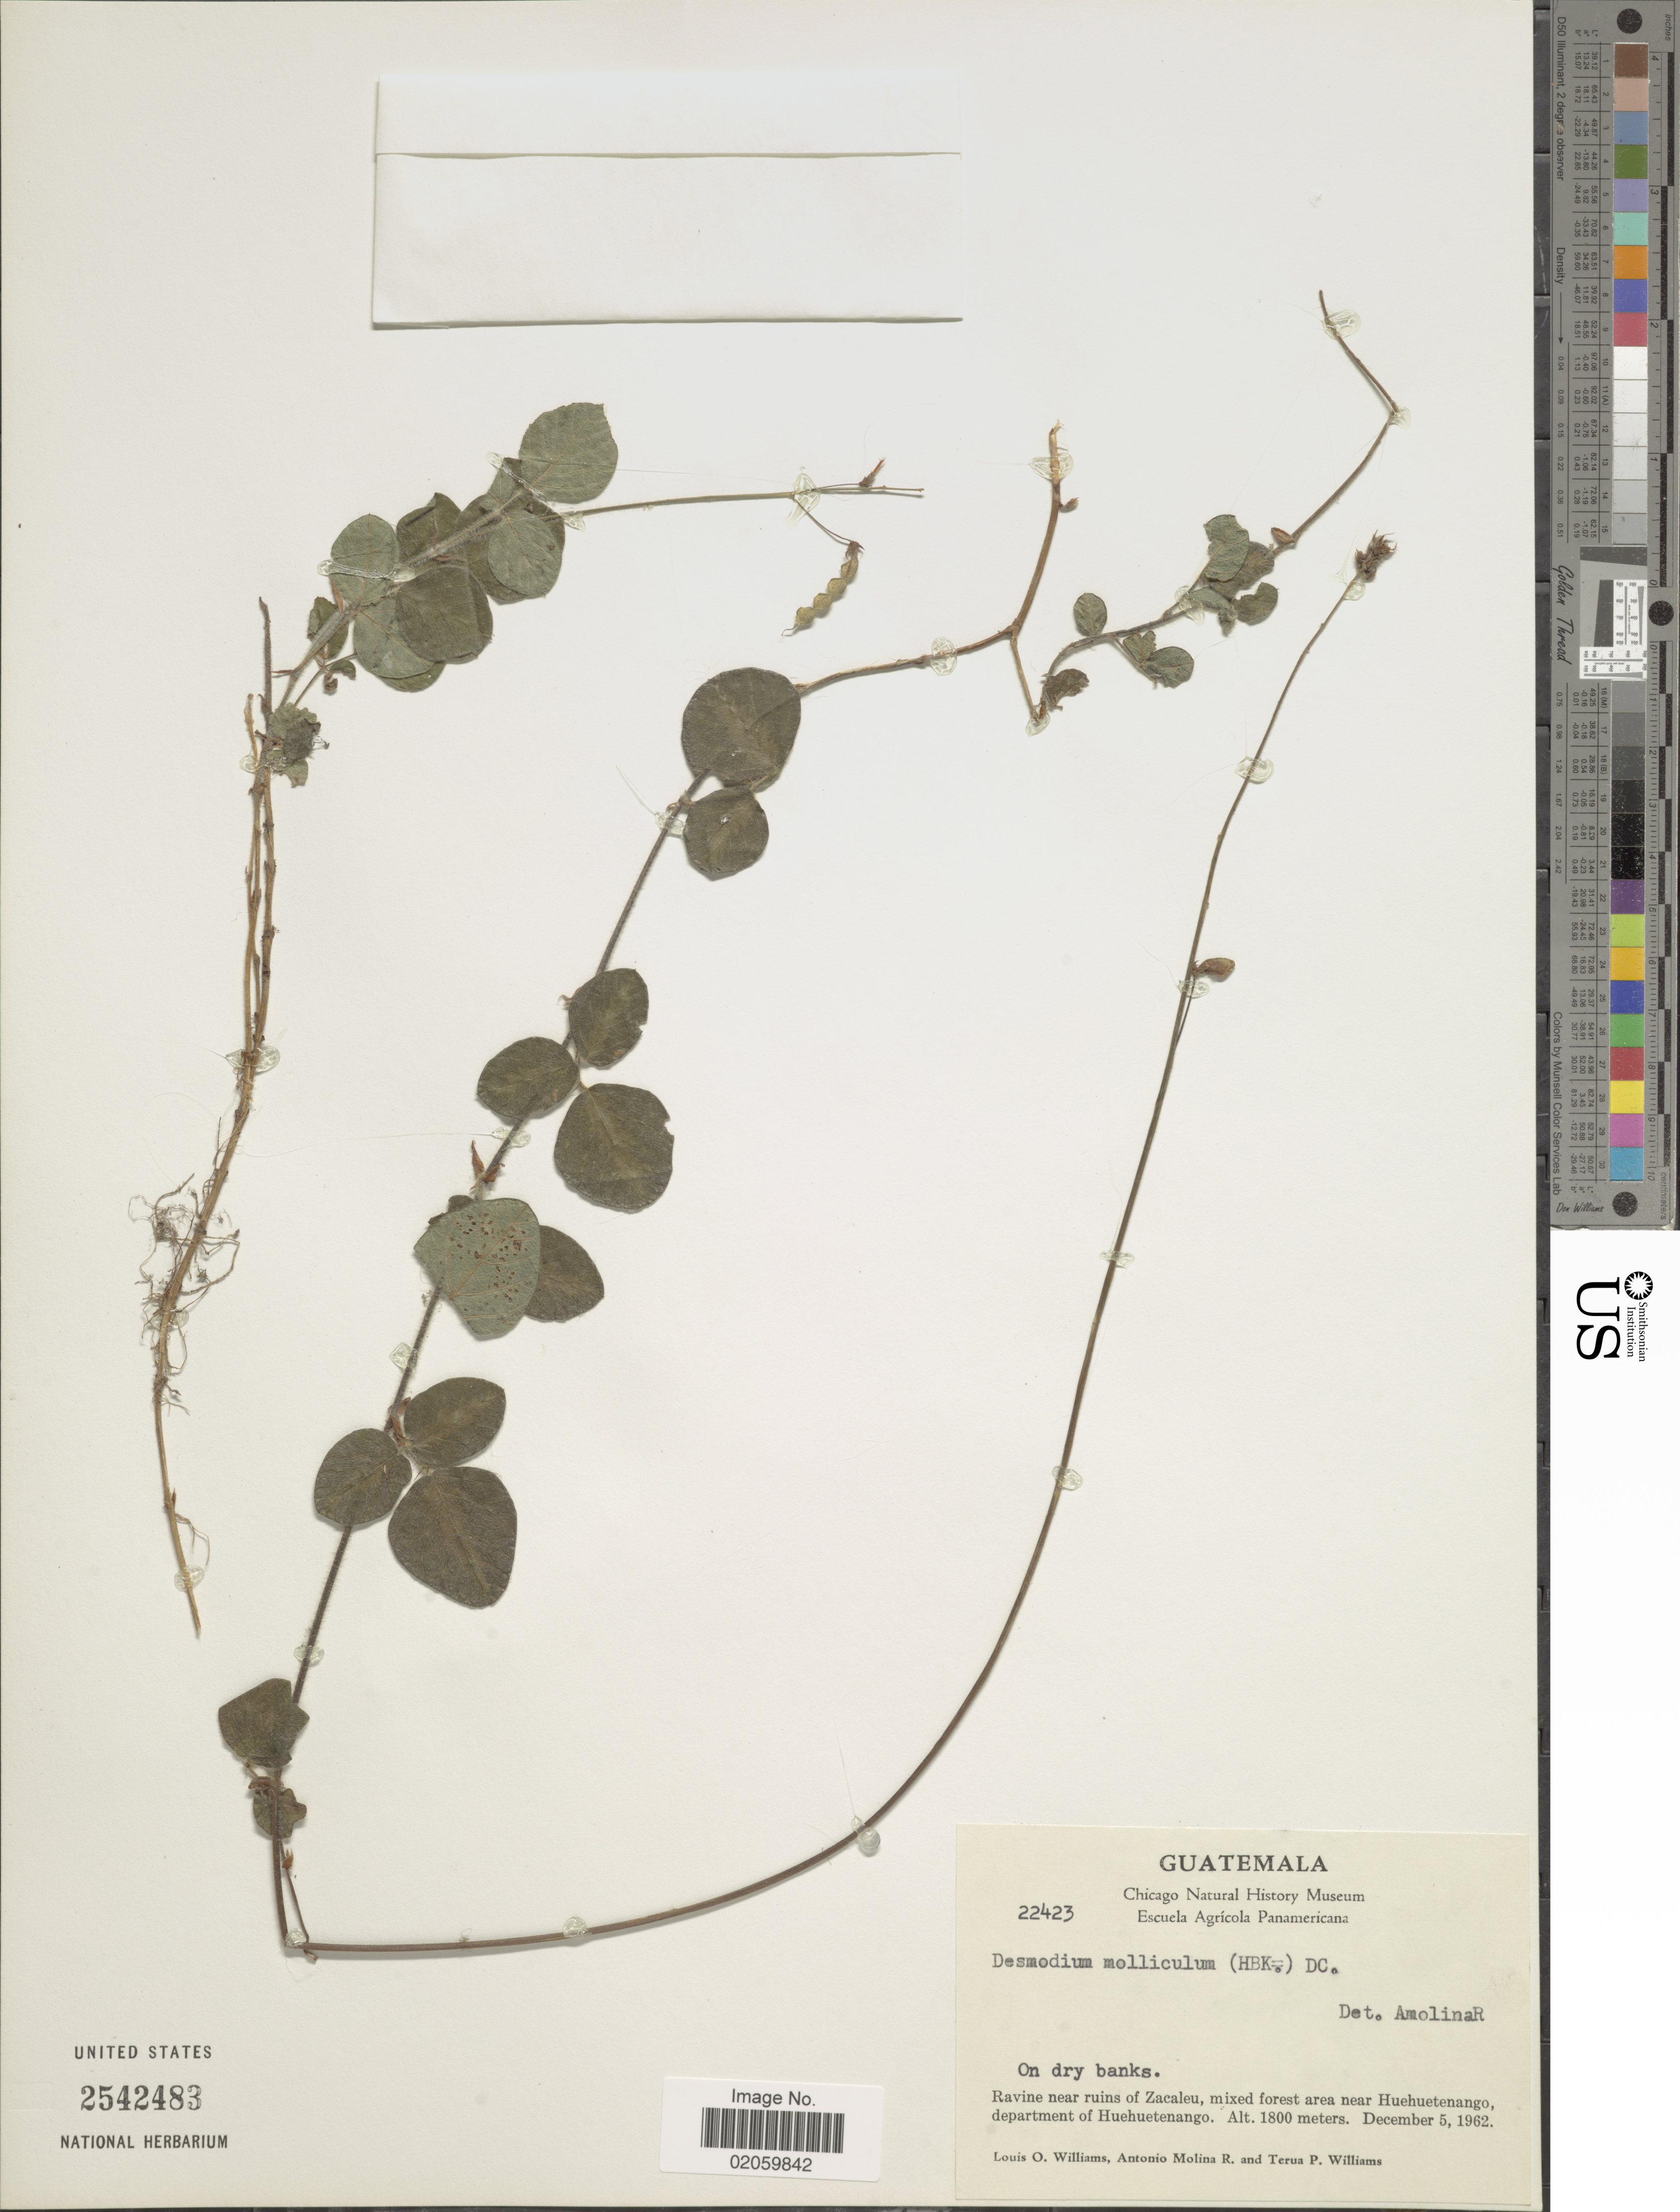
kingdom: Plantae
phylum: Tracheophyta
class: Magnoliopsida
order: Fabales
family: Fabaceae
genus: Desmodium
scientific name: Desmodium molliculum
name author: (Kunth) DC.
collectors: L. O. Williams, A. Molina R. & T. P. Williams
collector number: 22423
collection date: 1962-12-05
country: Guatemala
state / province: Huehuetenango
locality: Ravine near ruins of Zacaleu, department of Huehuetenango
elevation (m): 1800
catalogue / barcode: US 2542483